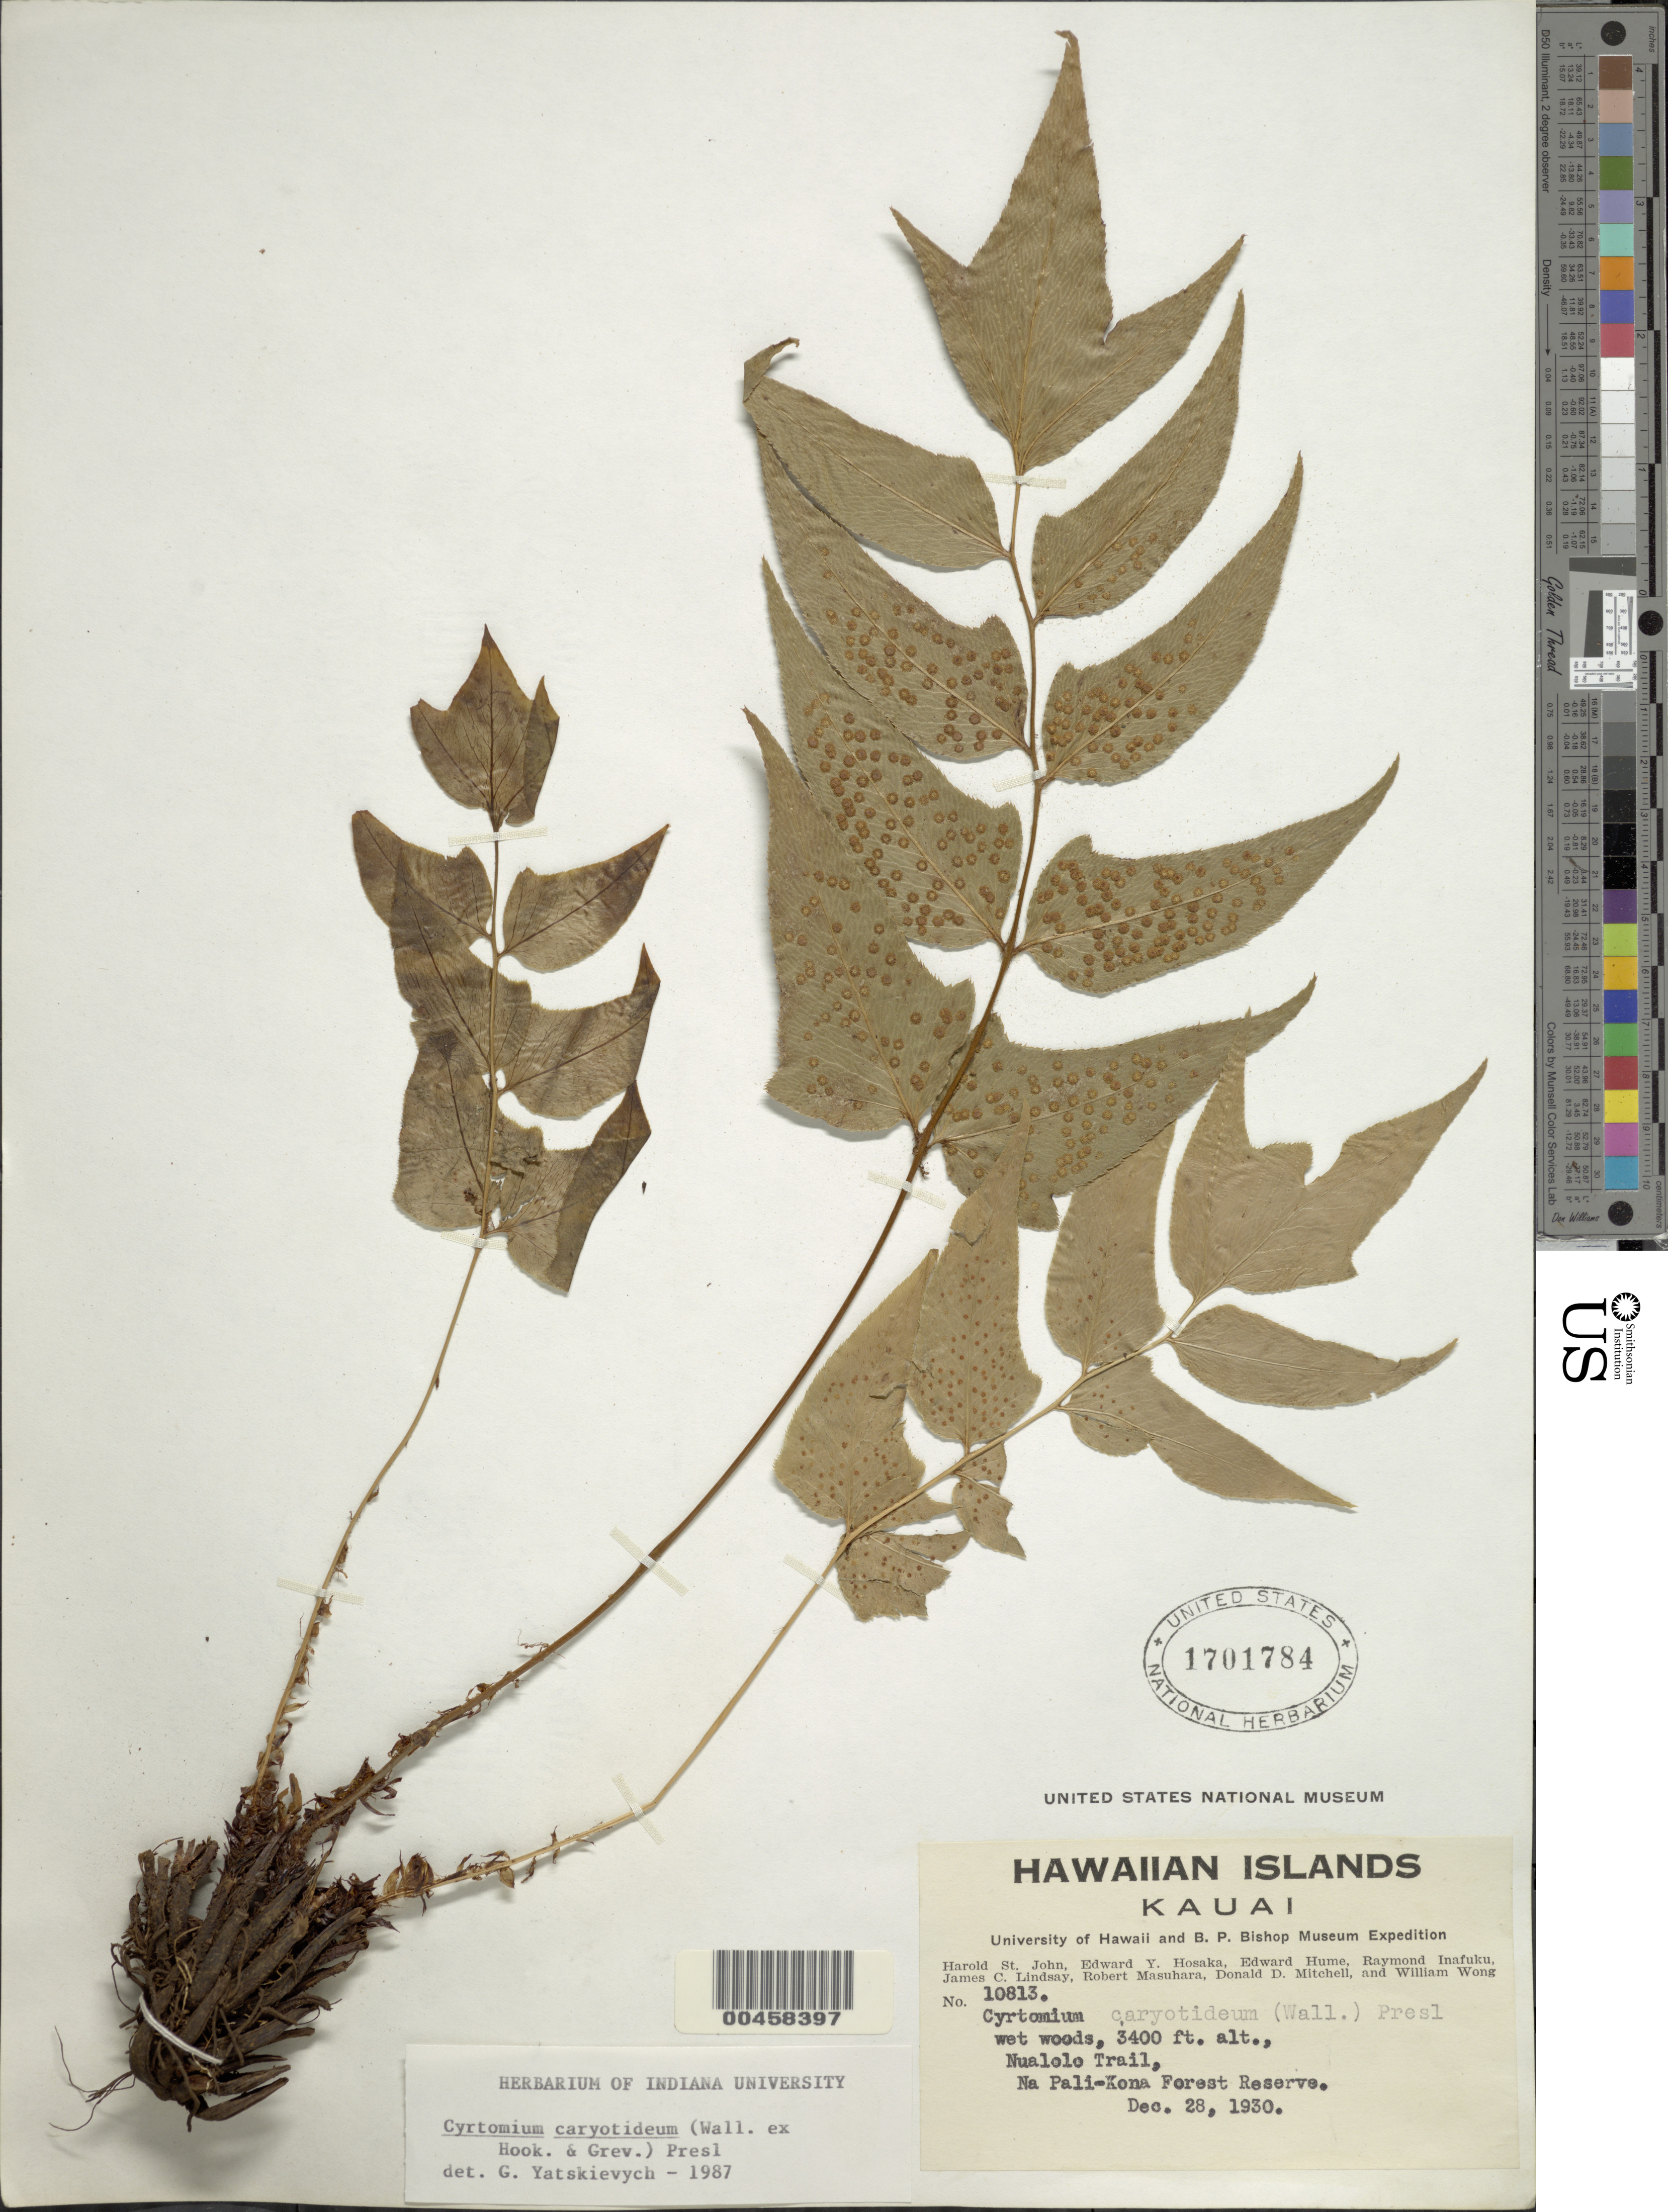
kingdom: Plantae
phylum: Tracheophyta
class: Polypodiopsida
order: Polypodiales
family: Dryopteridaceae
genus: Cyrtomium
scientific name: Cyrtomium caryotideum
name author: (Wall. ex Hook. & Grev.) C. Presl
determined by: Yatskievych, G.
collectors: H. St. John, E. Y. Hosaka, E. Hume & R. Inafuku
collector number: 10813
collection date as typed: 28 Dec 1930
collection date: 1930-12-28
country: United States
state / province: Hawaii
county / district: Kauai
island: Kaua'i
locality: Nualolo Trail, Na Pali-Kona Forest Reserve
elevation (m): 1036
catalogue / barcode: US 1701784